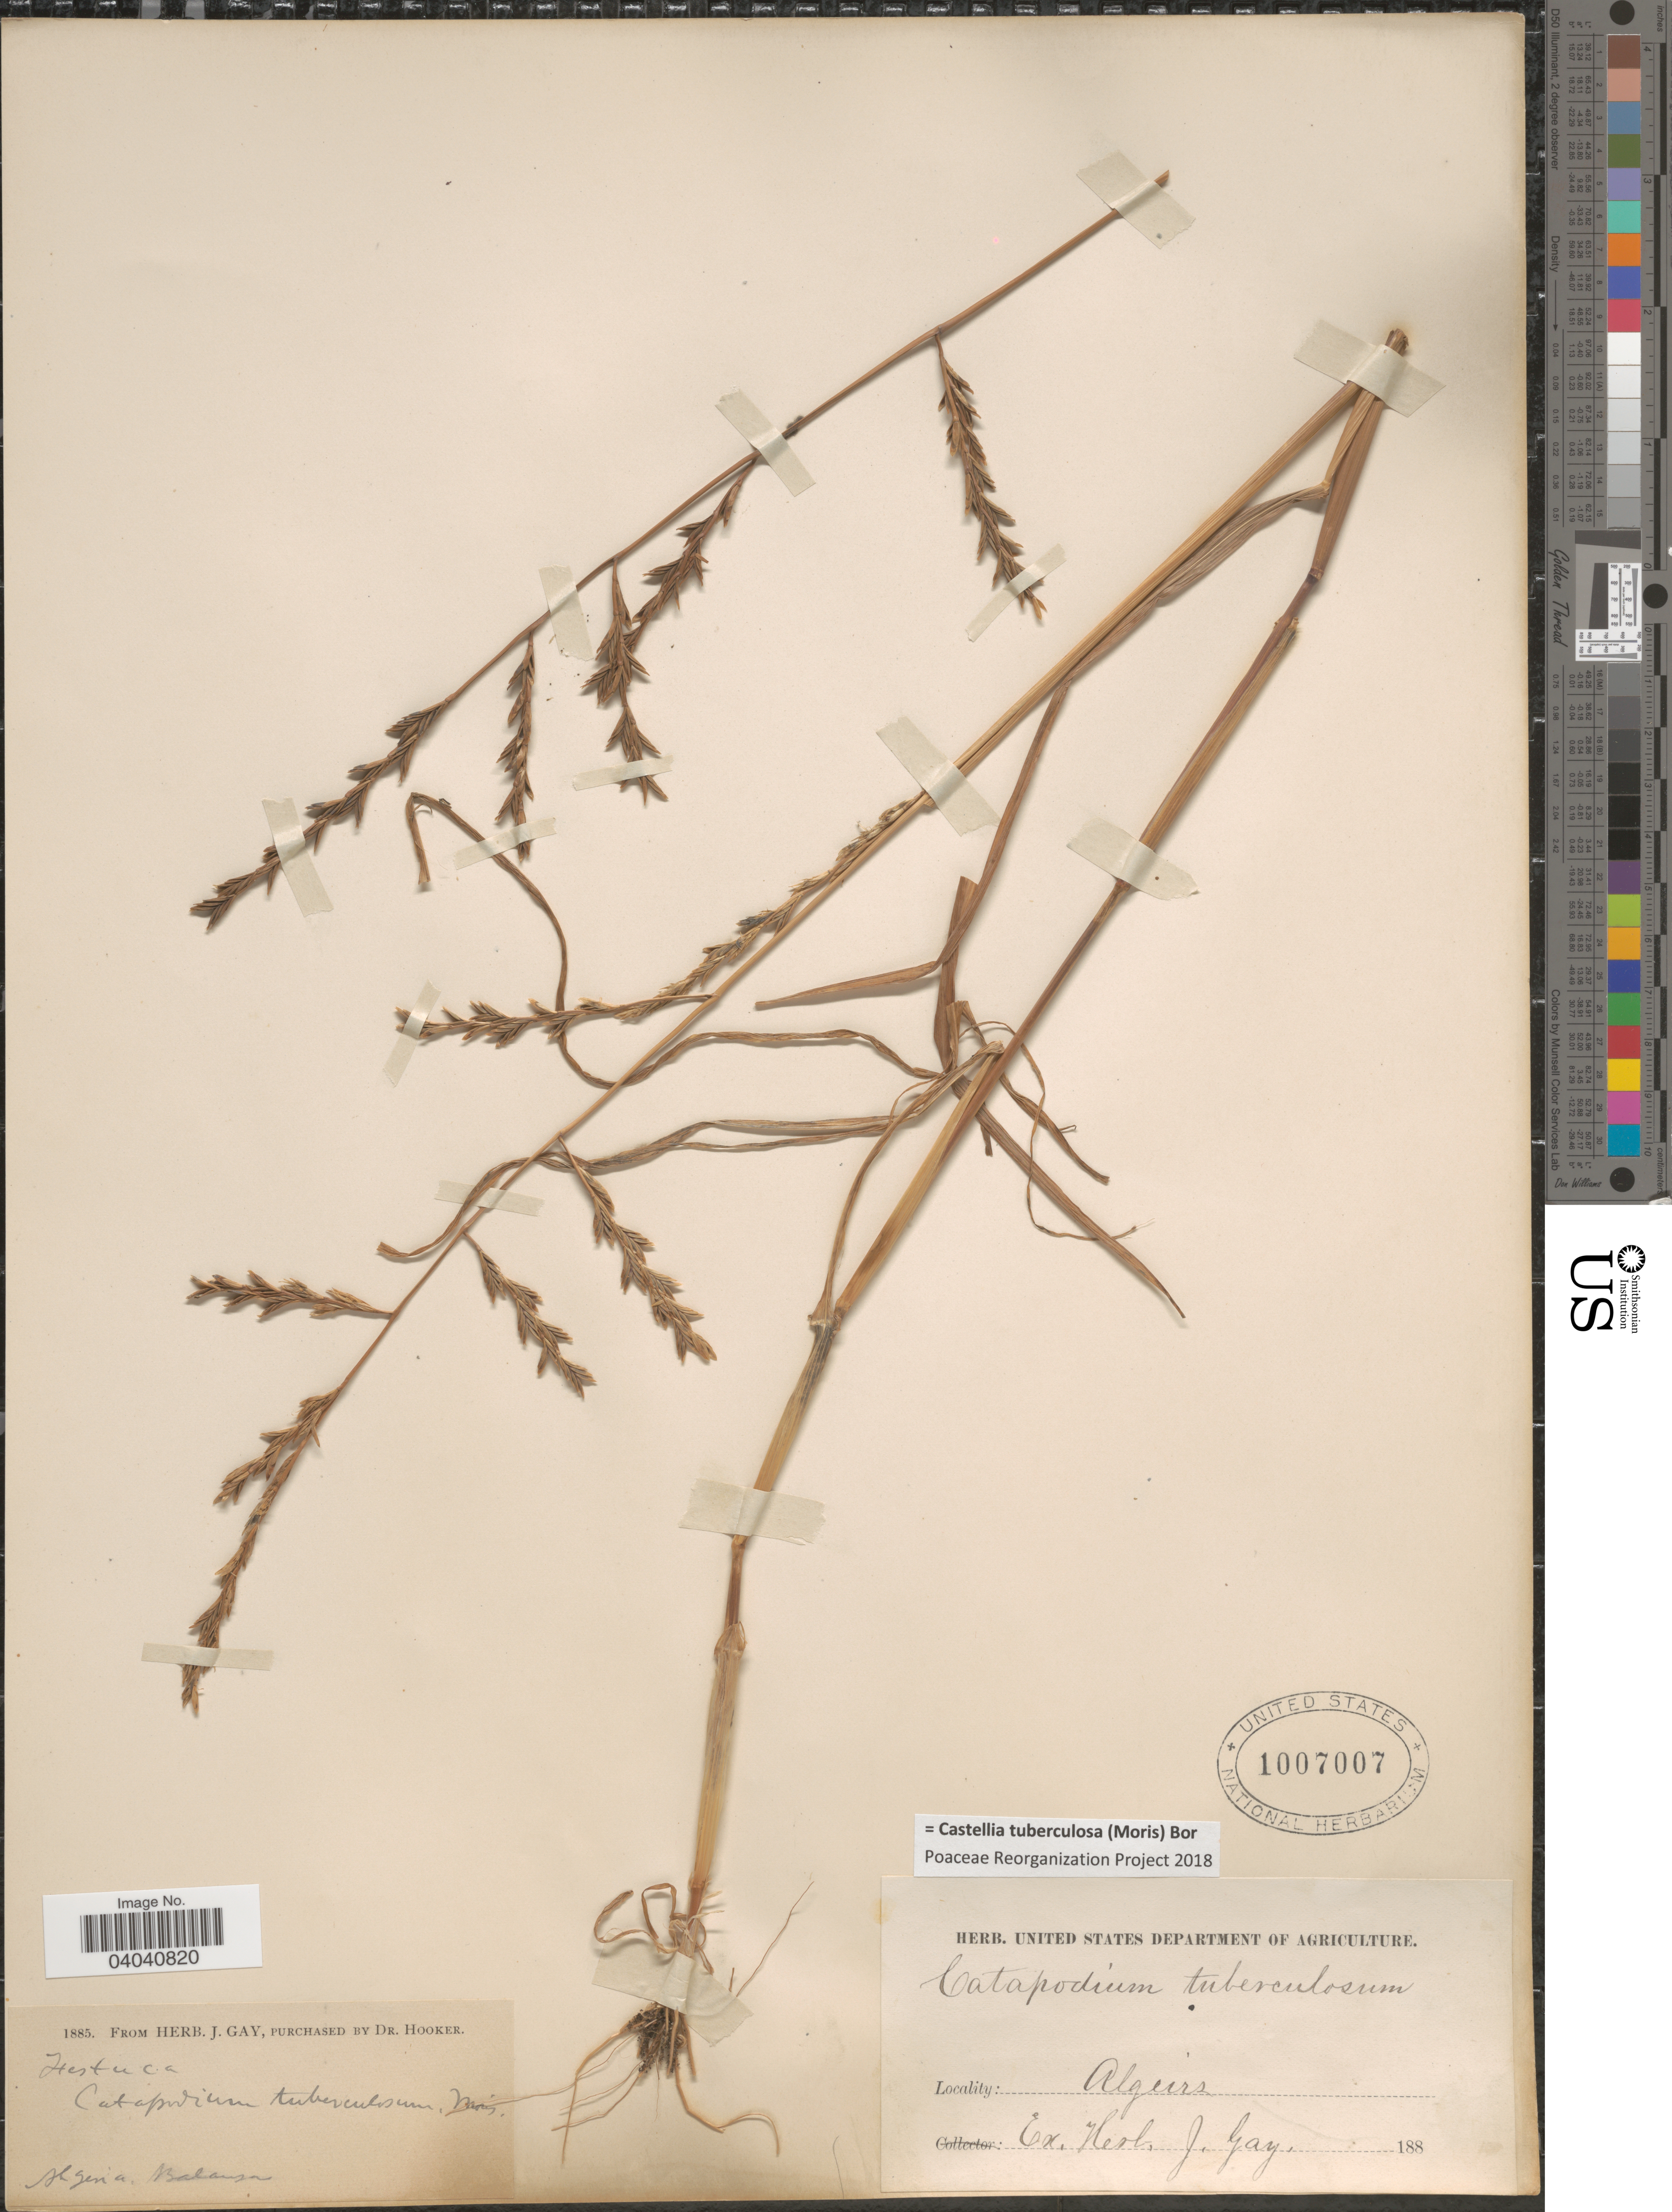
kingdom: Plantae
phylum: Tracheophyta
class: Liliopsida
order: Poales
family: Poaceae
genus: Castellia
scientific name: Castellia tuberculosa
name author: (Moris) Bor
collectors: -. Balansa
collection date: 1885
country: Algeria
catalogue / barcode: US 1007007